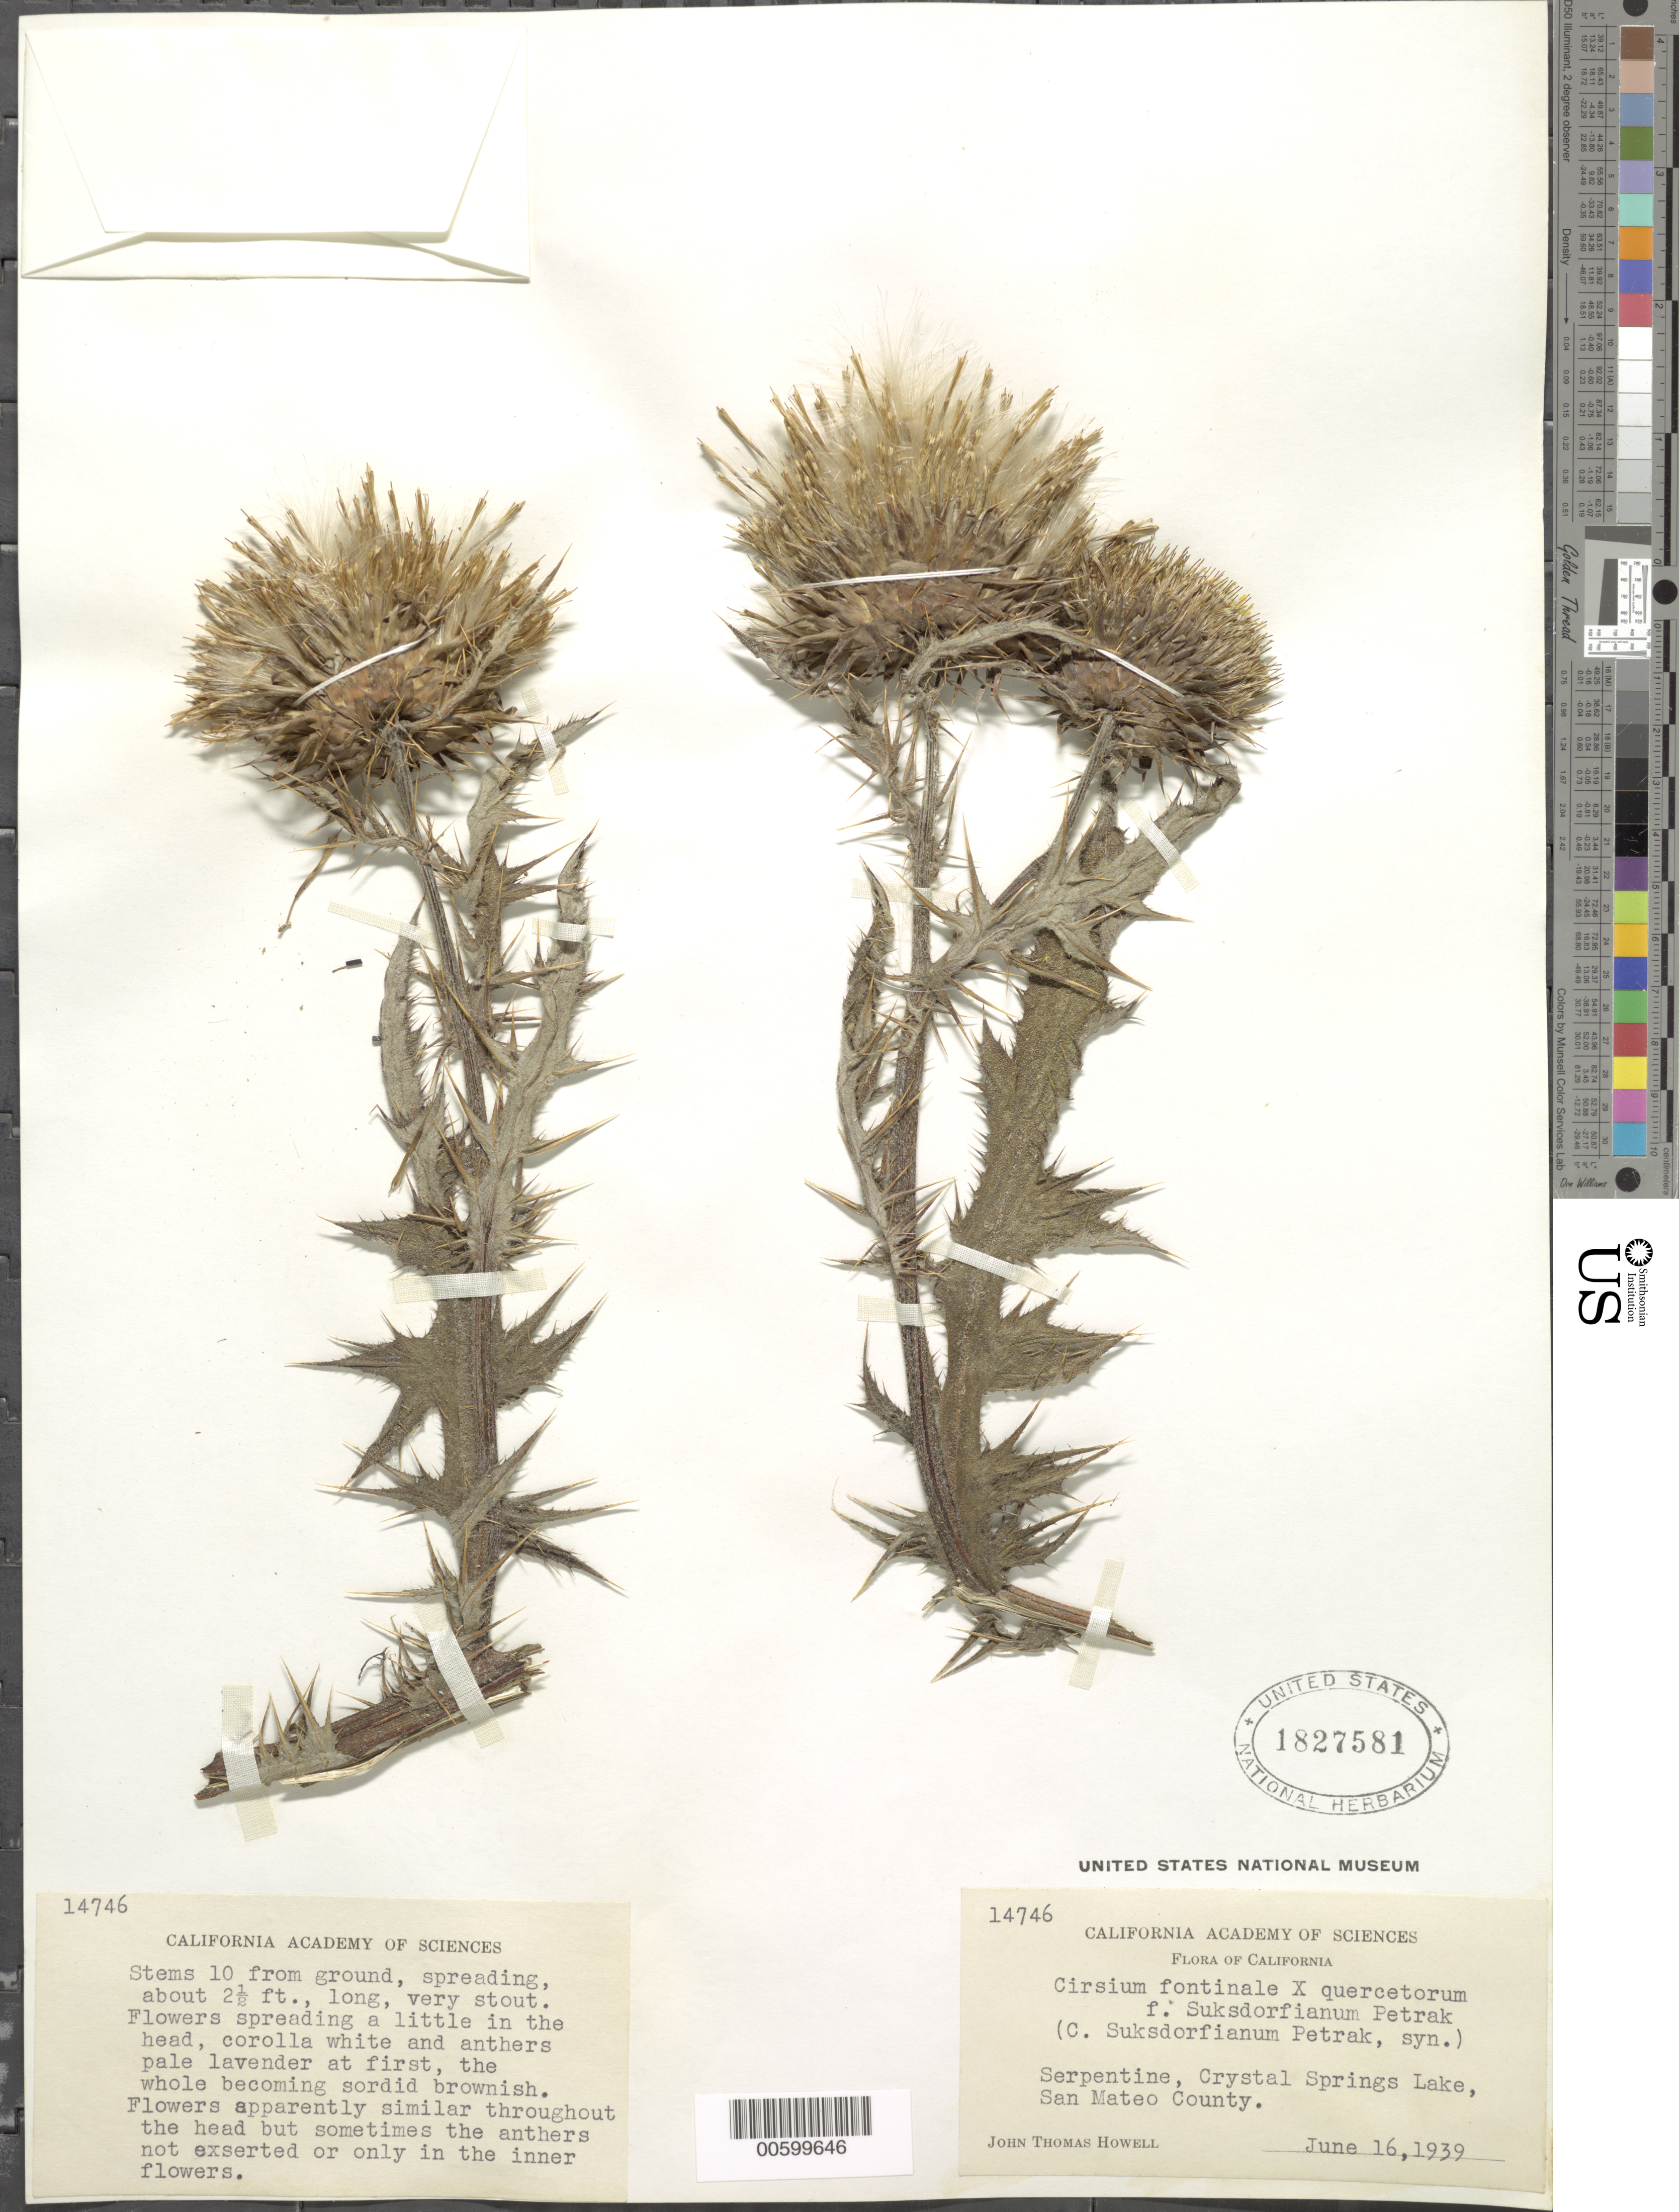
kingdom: Plantae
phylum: Tracheophyta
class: Magnoliopsida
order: Asterales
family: Asteraceae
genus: Cirsium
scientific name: Cirsium fontinale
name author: (Greene) Jeps.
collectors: J. T. Howell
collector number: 14746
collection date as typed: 16 Jun 1939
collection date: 1939-06-16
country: United States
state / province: California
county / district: San Mateo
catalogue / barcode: US 1827581